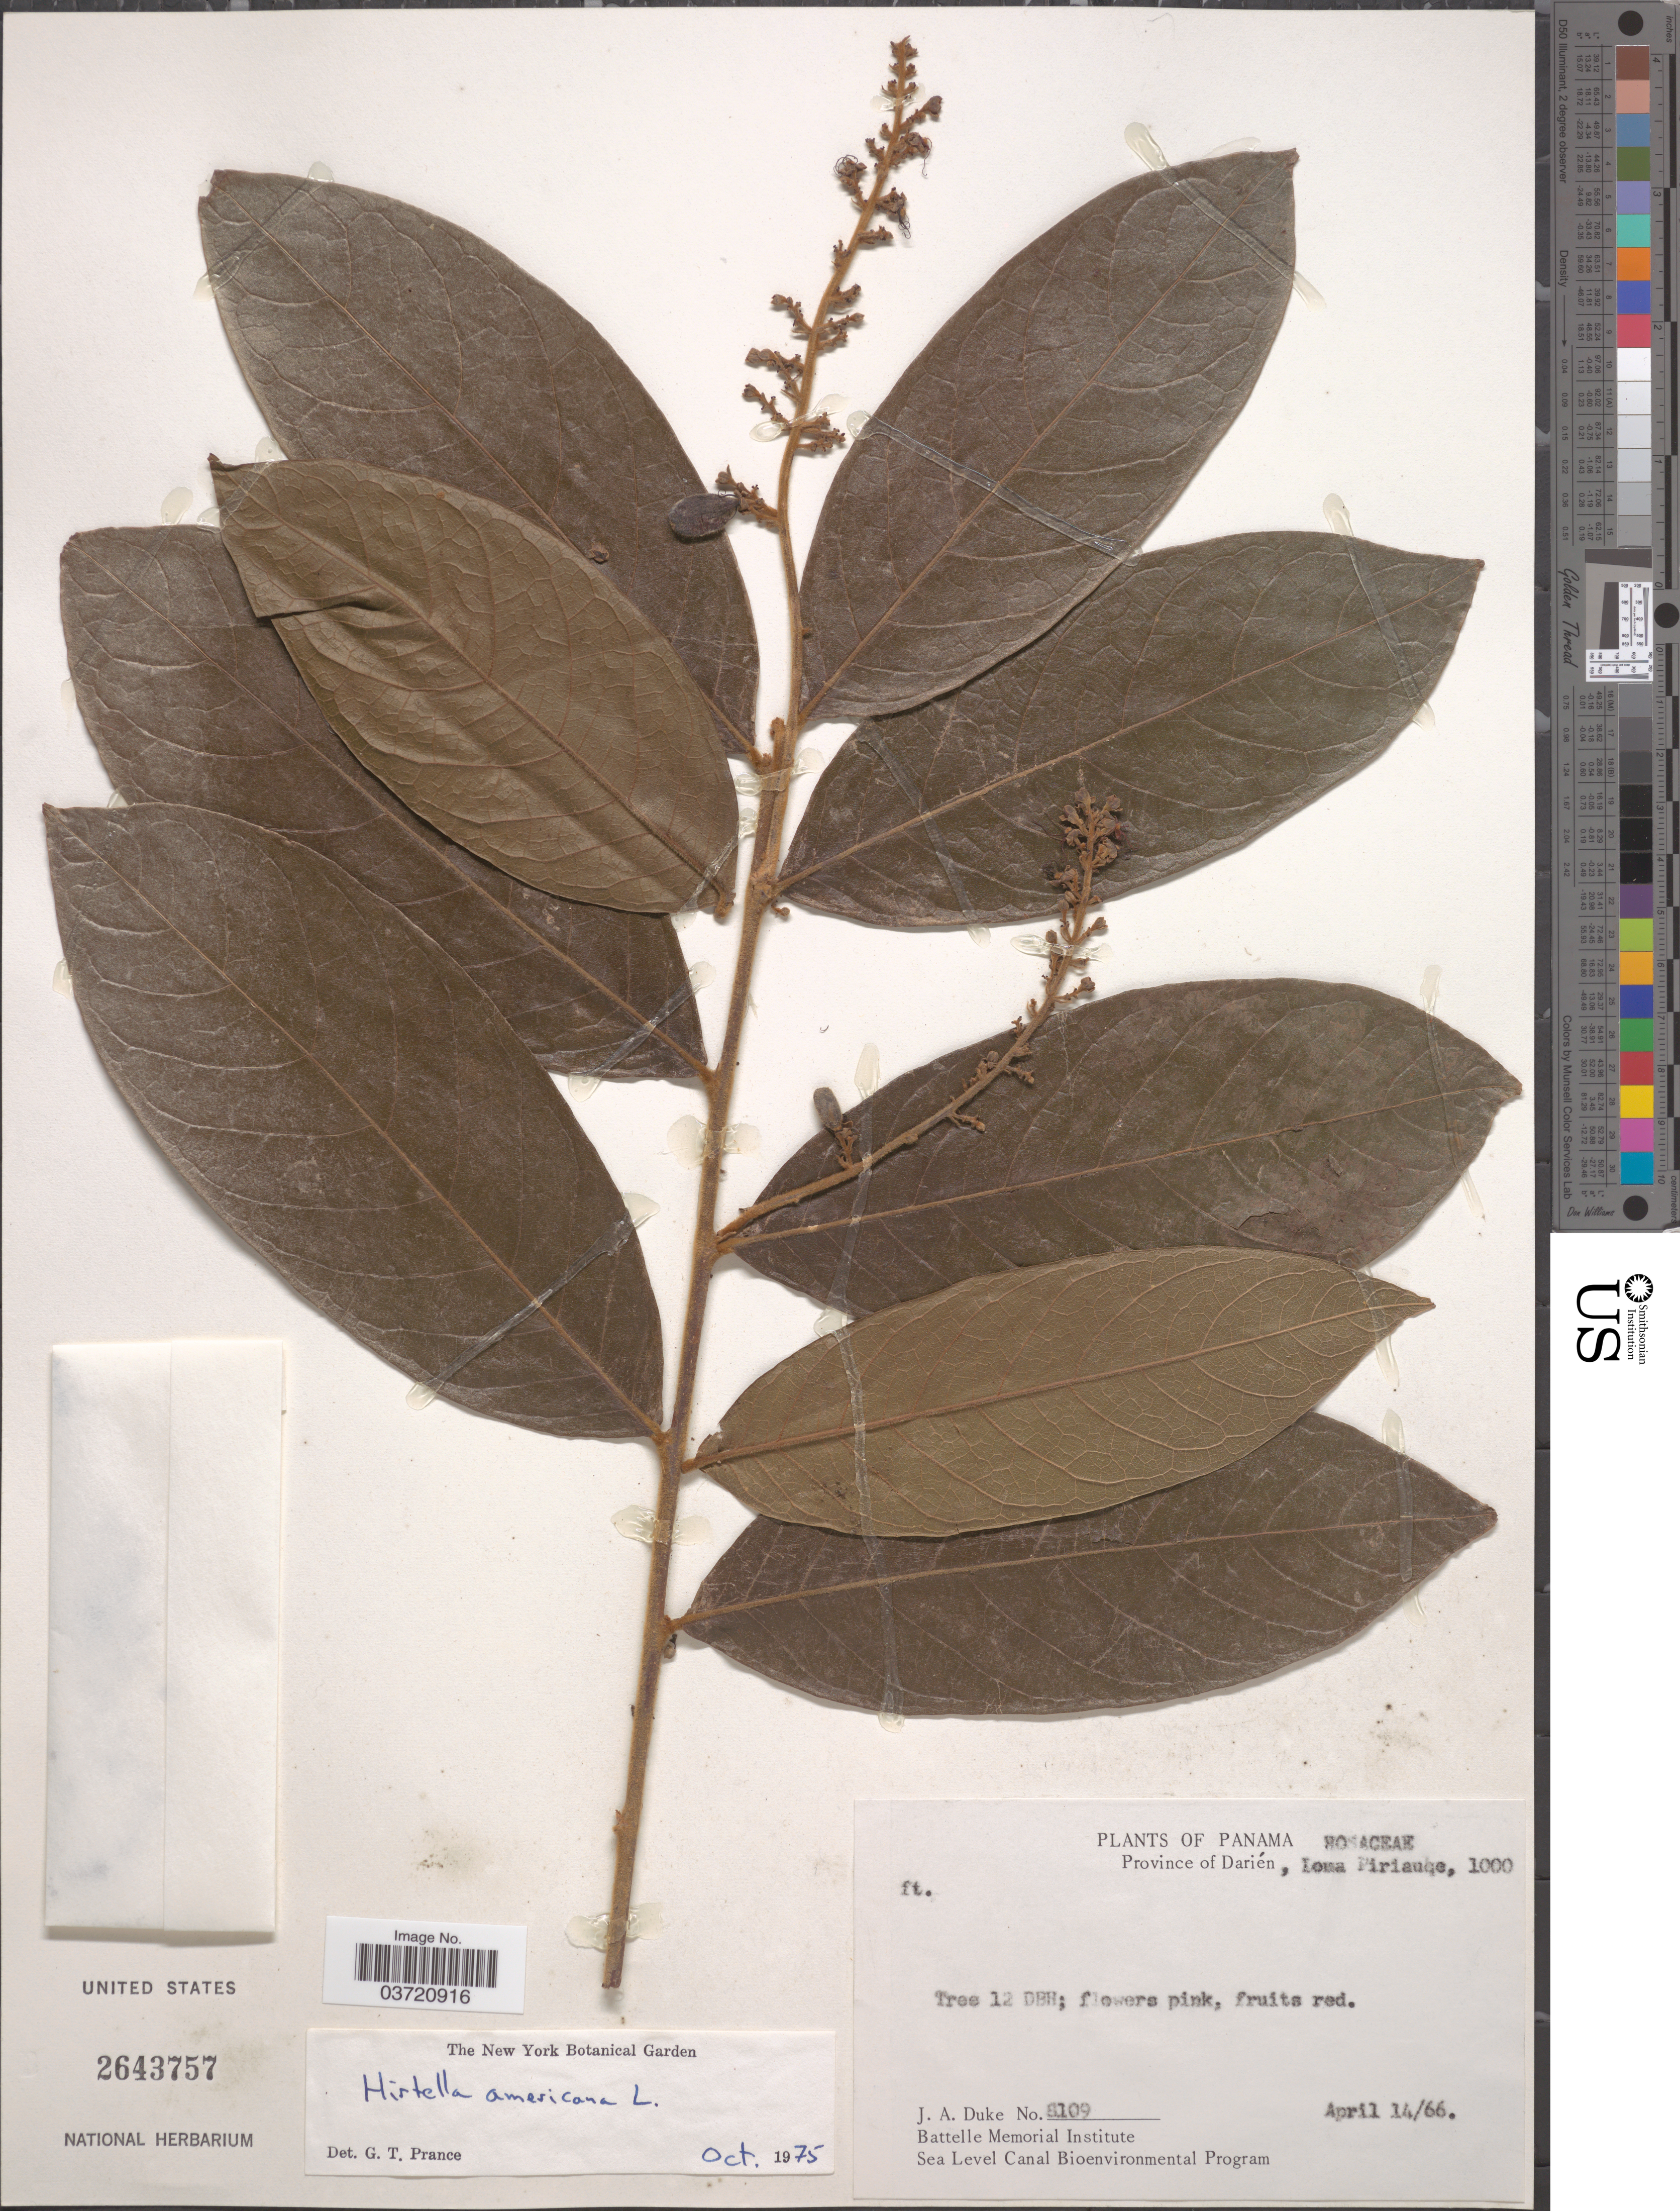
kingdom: Plantae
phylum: Tracheophyta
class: Magnoliopsida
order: Malpighiales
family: Chrysobalanaceae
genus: Hirtella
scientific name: Hirtella americana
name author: L.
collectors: J. A. Duke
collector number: !109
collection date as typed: Transcribed d/m/y: 14/4/66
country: Panama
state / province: Darien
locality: Loma Piriauqe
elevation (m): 305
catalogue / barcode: US 2643757